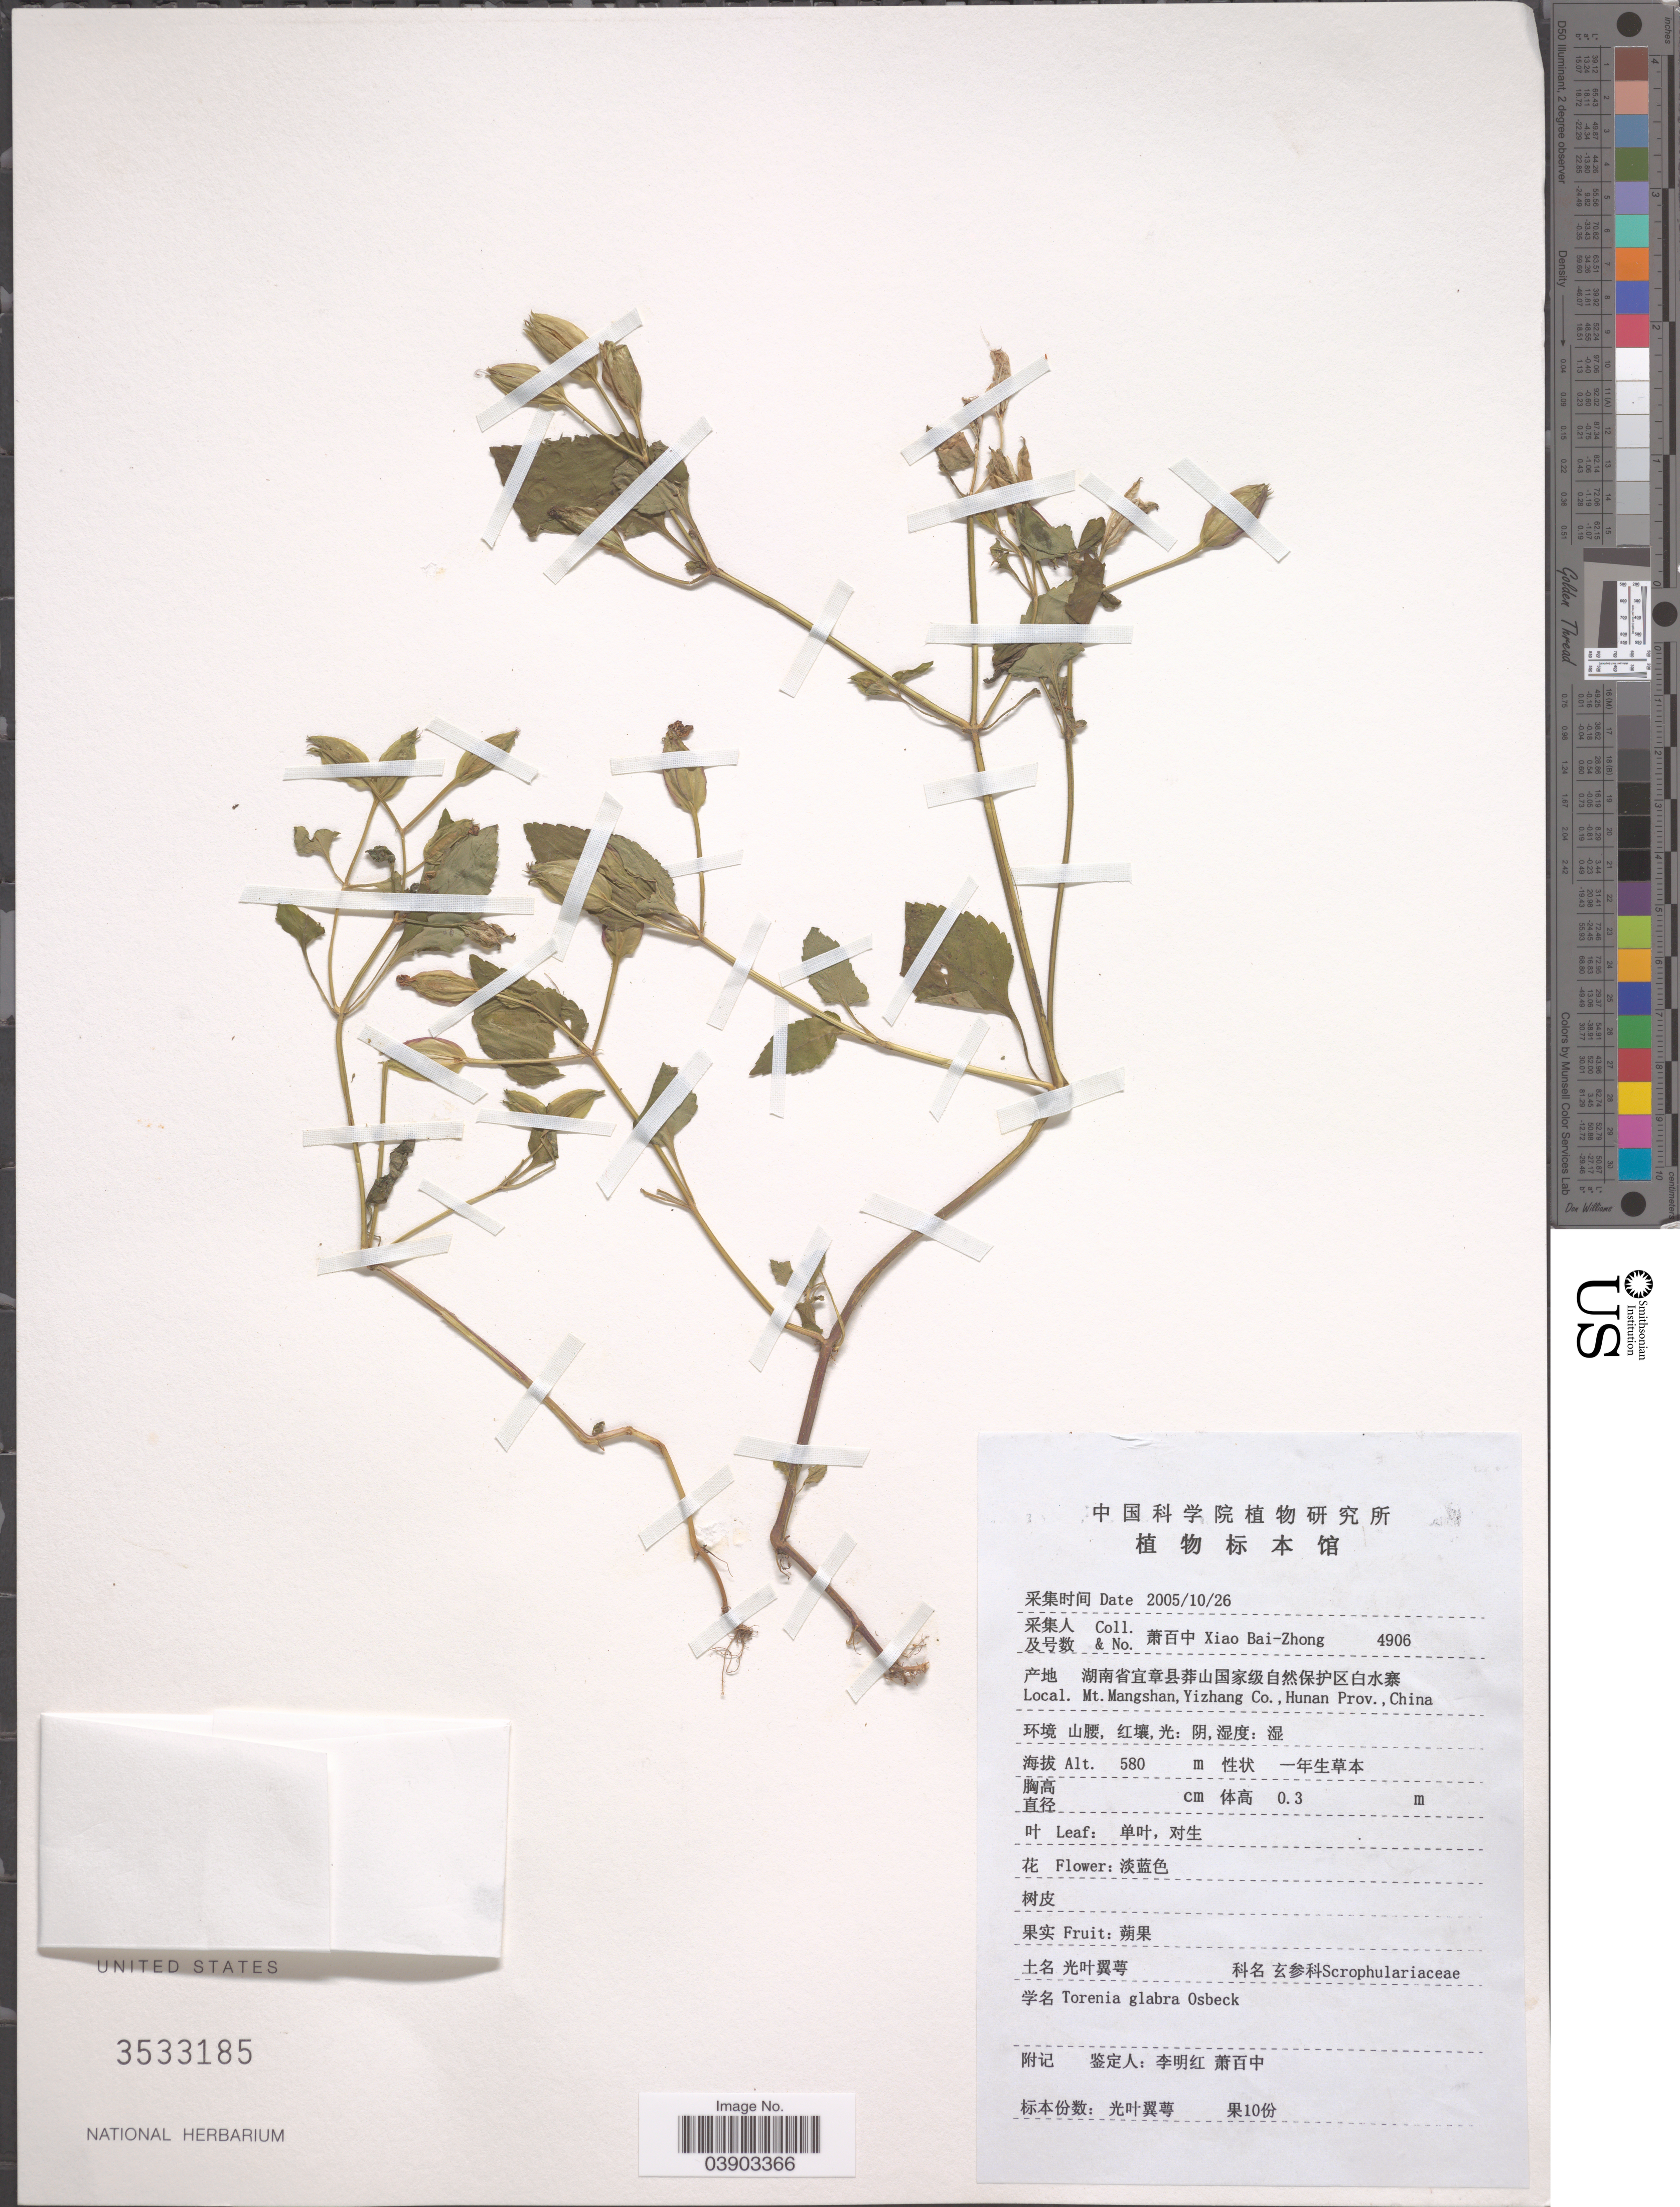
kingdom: Plantae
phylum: Tracheophyta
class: Magnoliopsida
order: Lamiales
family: Linderniaceae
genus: Torenia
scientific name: Torenia glabra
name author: Osbeck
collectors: B. Z. Xiao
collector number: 4906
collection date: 2005-10-26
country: China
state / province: Hunan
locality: Mt. Mangshan, Yizhang Co.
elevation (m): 580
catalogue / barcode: US 3533185